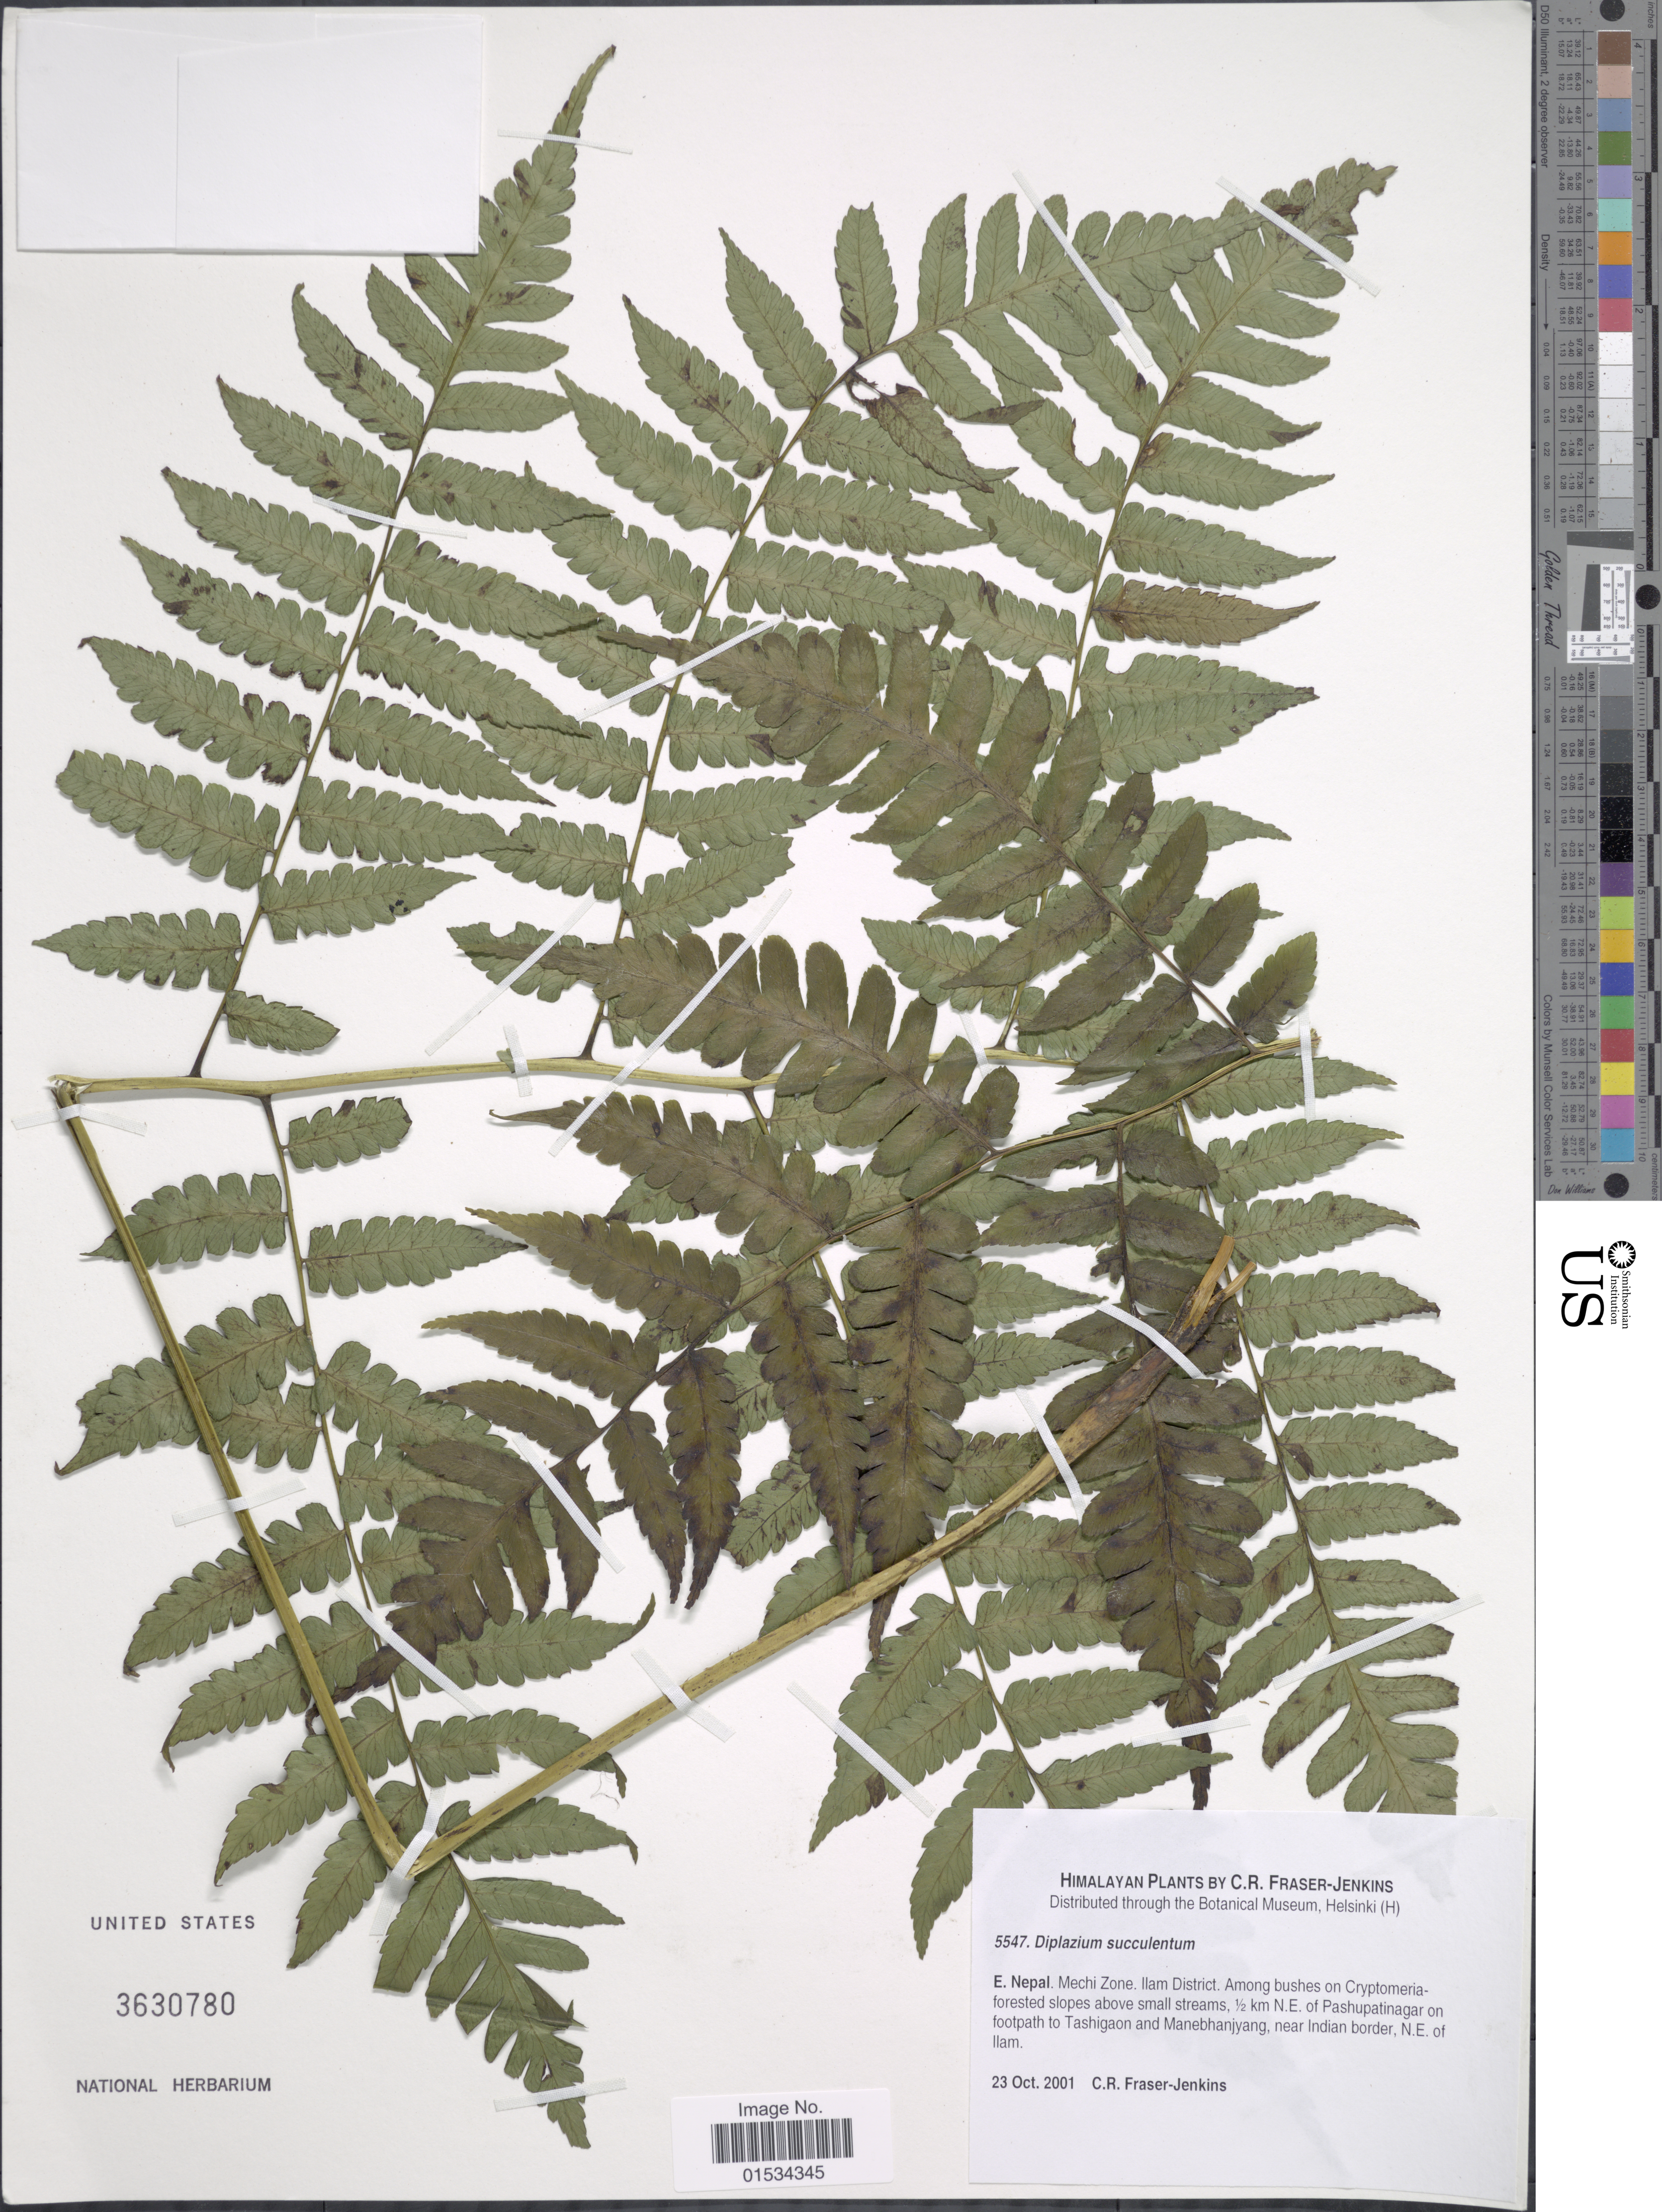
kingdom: Plantae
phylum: Tracheophyta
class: Polypodiopsida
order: Polypodiales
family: Athyriaceae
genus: Diplazium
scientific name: Diplazium succulentum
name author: (C.B. Clarke) C. Chr.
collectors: C. R. Fraser-Jenkins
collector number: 5547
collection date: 2001-10-23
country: Nepal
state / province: Mechi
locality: E. Nepal, Mechi Zone, Ilam District, Among bushes on Cryptomeria-forested slopes above small stream, 0,5 km N.E. of Pashupatinagar on footpath to Tashigaon and Manebhanjyang, near Indian border, N.E of Ilam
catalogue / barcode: US 3630780